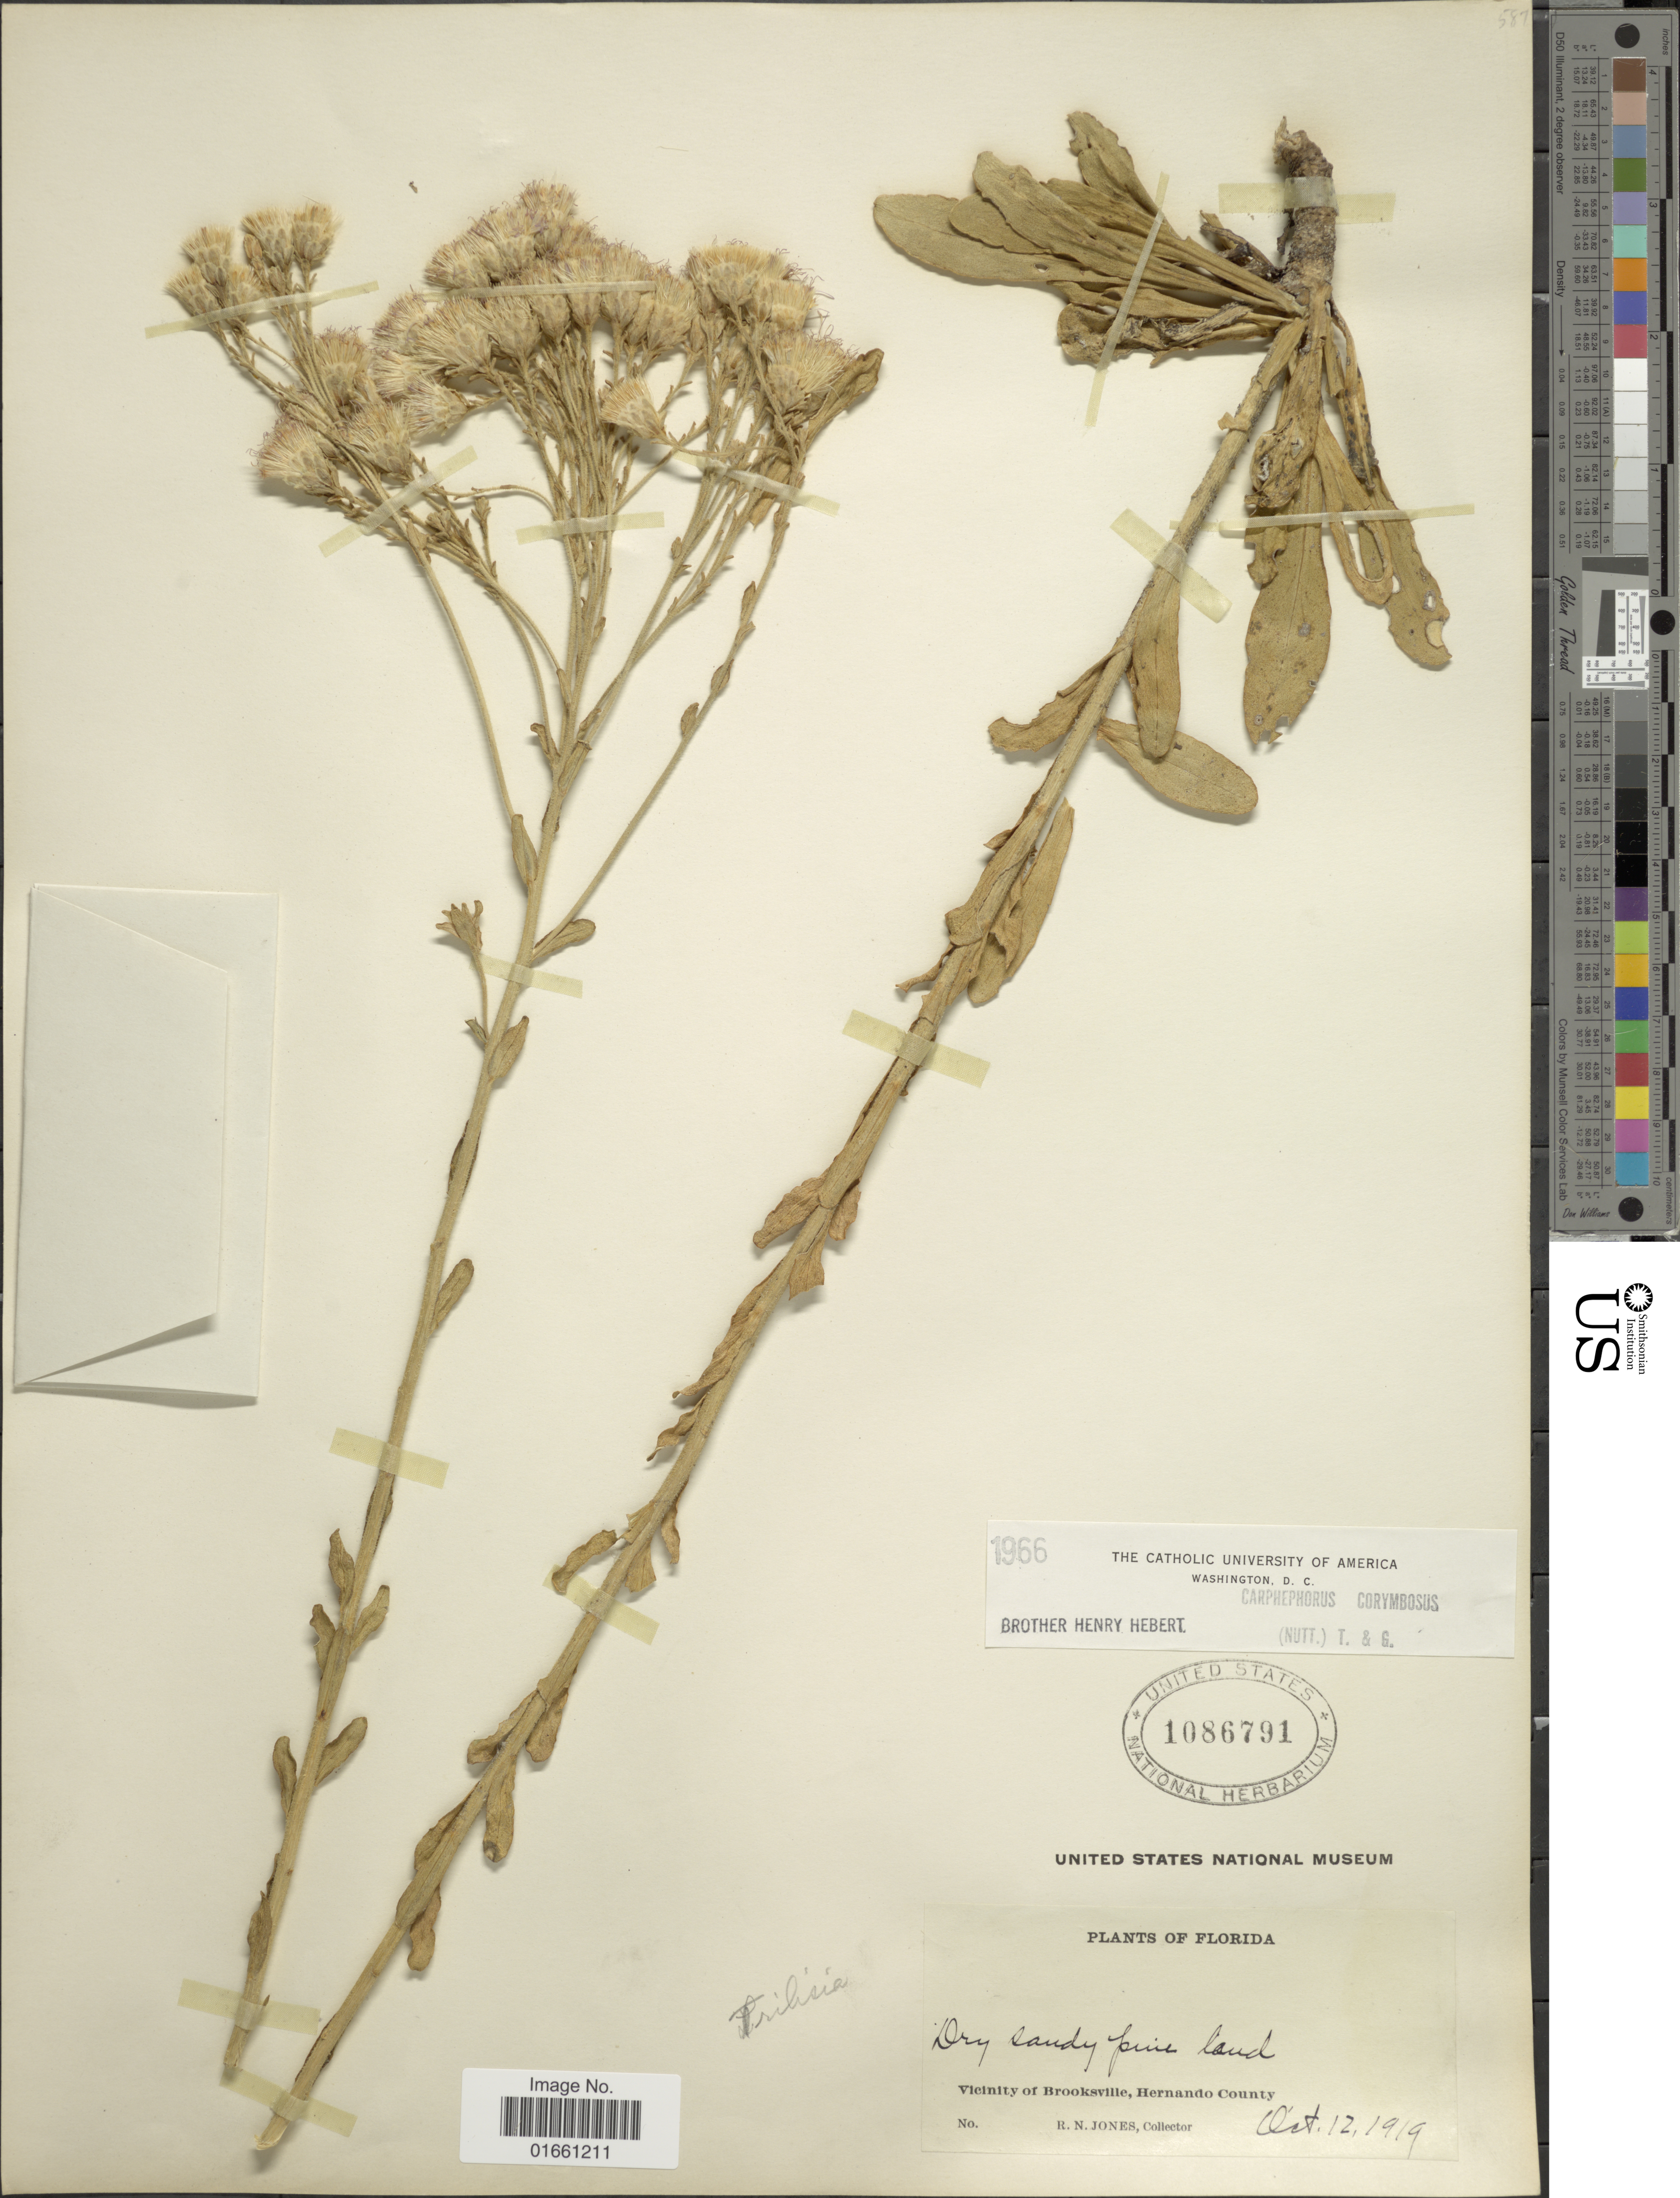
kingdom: Plantae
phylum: Tracheophyta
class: Magnoliopsida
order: Asterales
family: Asteraceae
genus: Carphephorus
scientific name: Carphephorus corymbosus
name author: (Nutt.) Torr. & A. Gray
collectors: R. N. Jones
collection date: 1919-10-12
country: United States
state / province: Florida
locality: Vicinity of Brooksville, Hernando County.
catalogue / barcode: US 1806791